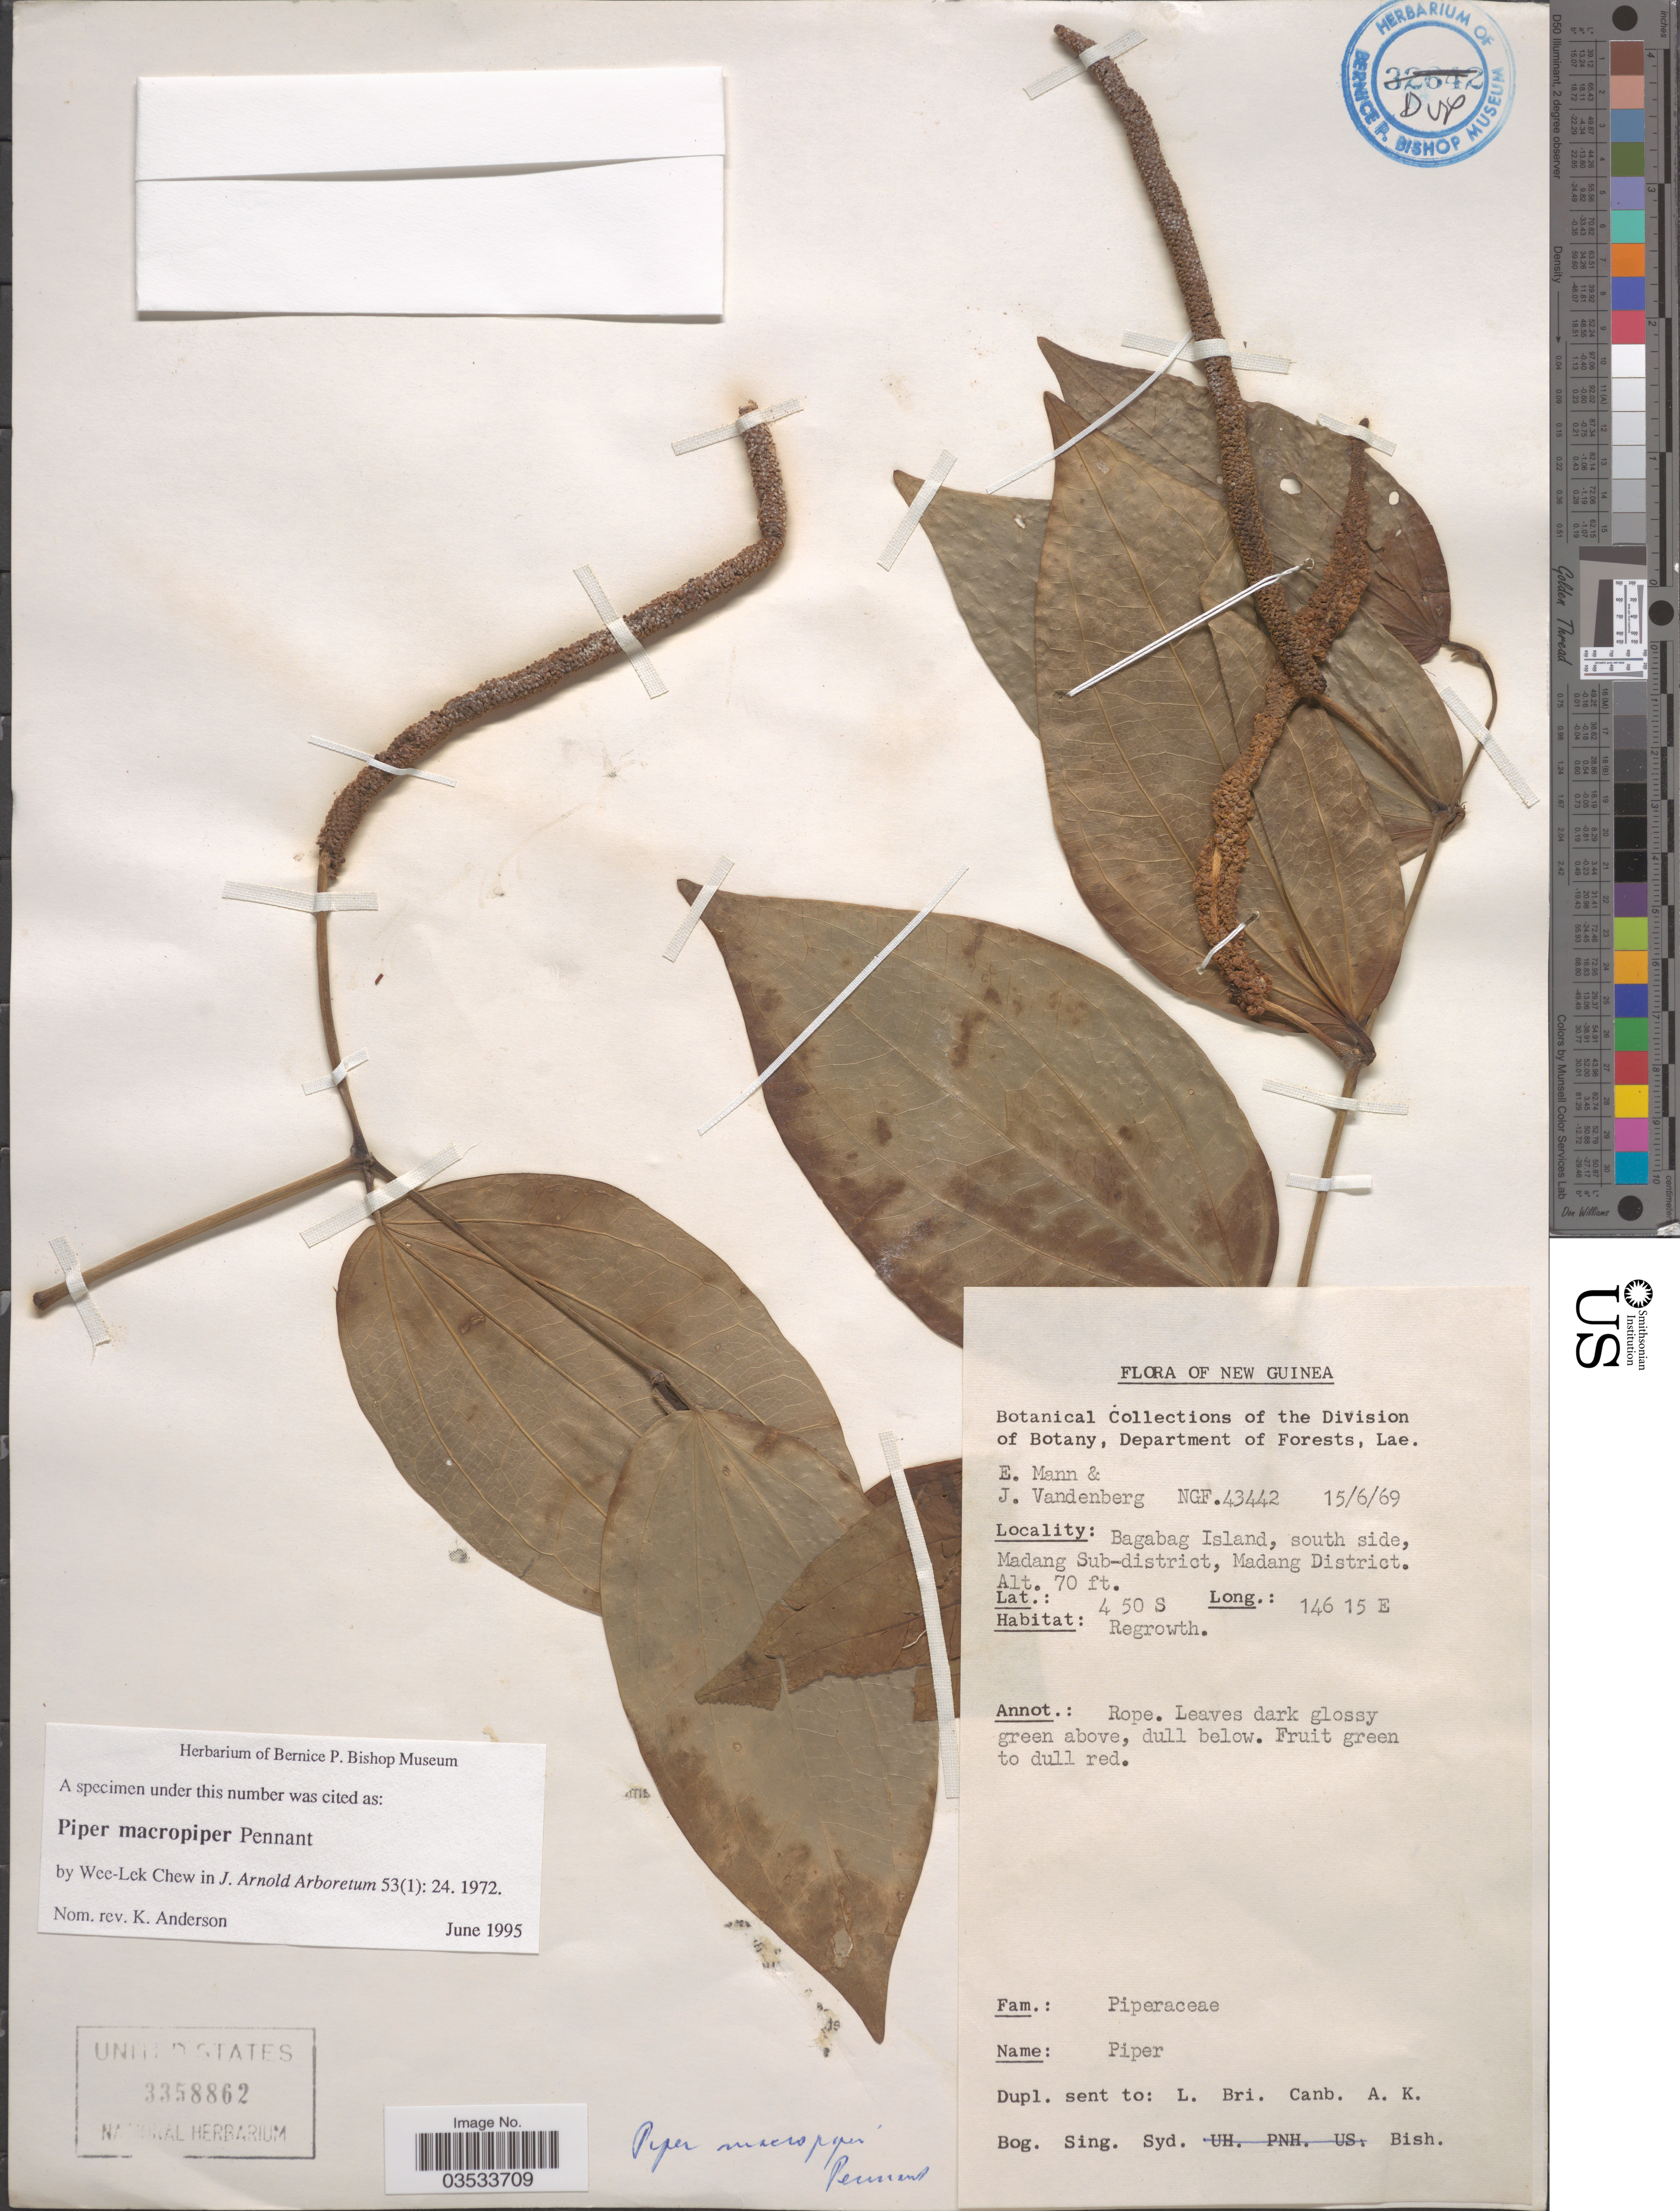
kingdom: Plantae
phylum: Tracheophyta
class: Magnoliopsida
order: Piperales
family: Piperaceae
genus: Piper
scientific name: Piper macropiper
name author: Pennant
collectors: E. Borgmann & J. Vandenberg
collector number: NGF43442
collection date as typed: Transcribed d/m/y: 15/6/69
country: Papua New Guinea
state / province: Madang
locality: New Guinea. Bagabag Island, south side, Madang Sub-district, Madang District.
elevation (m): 21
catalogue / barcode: US 3358862